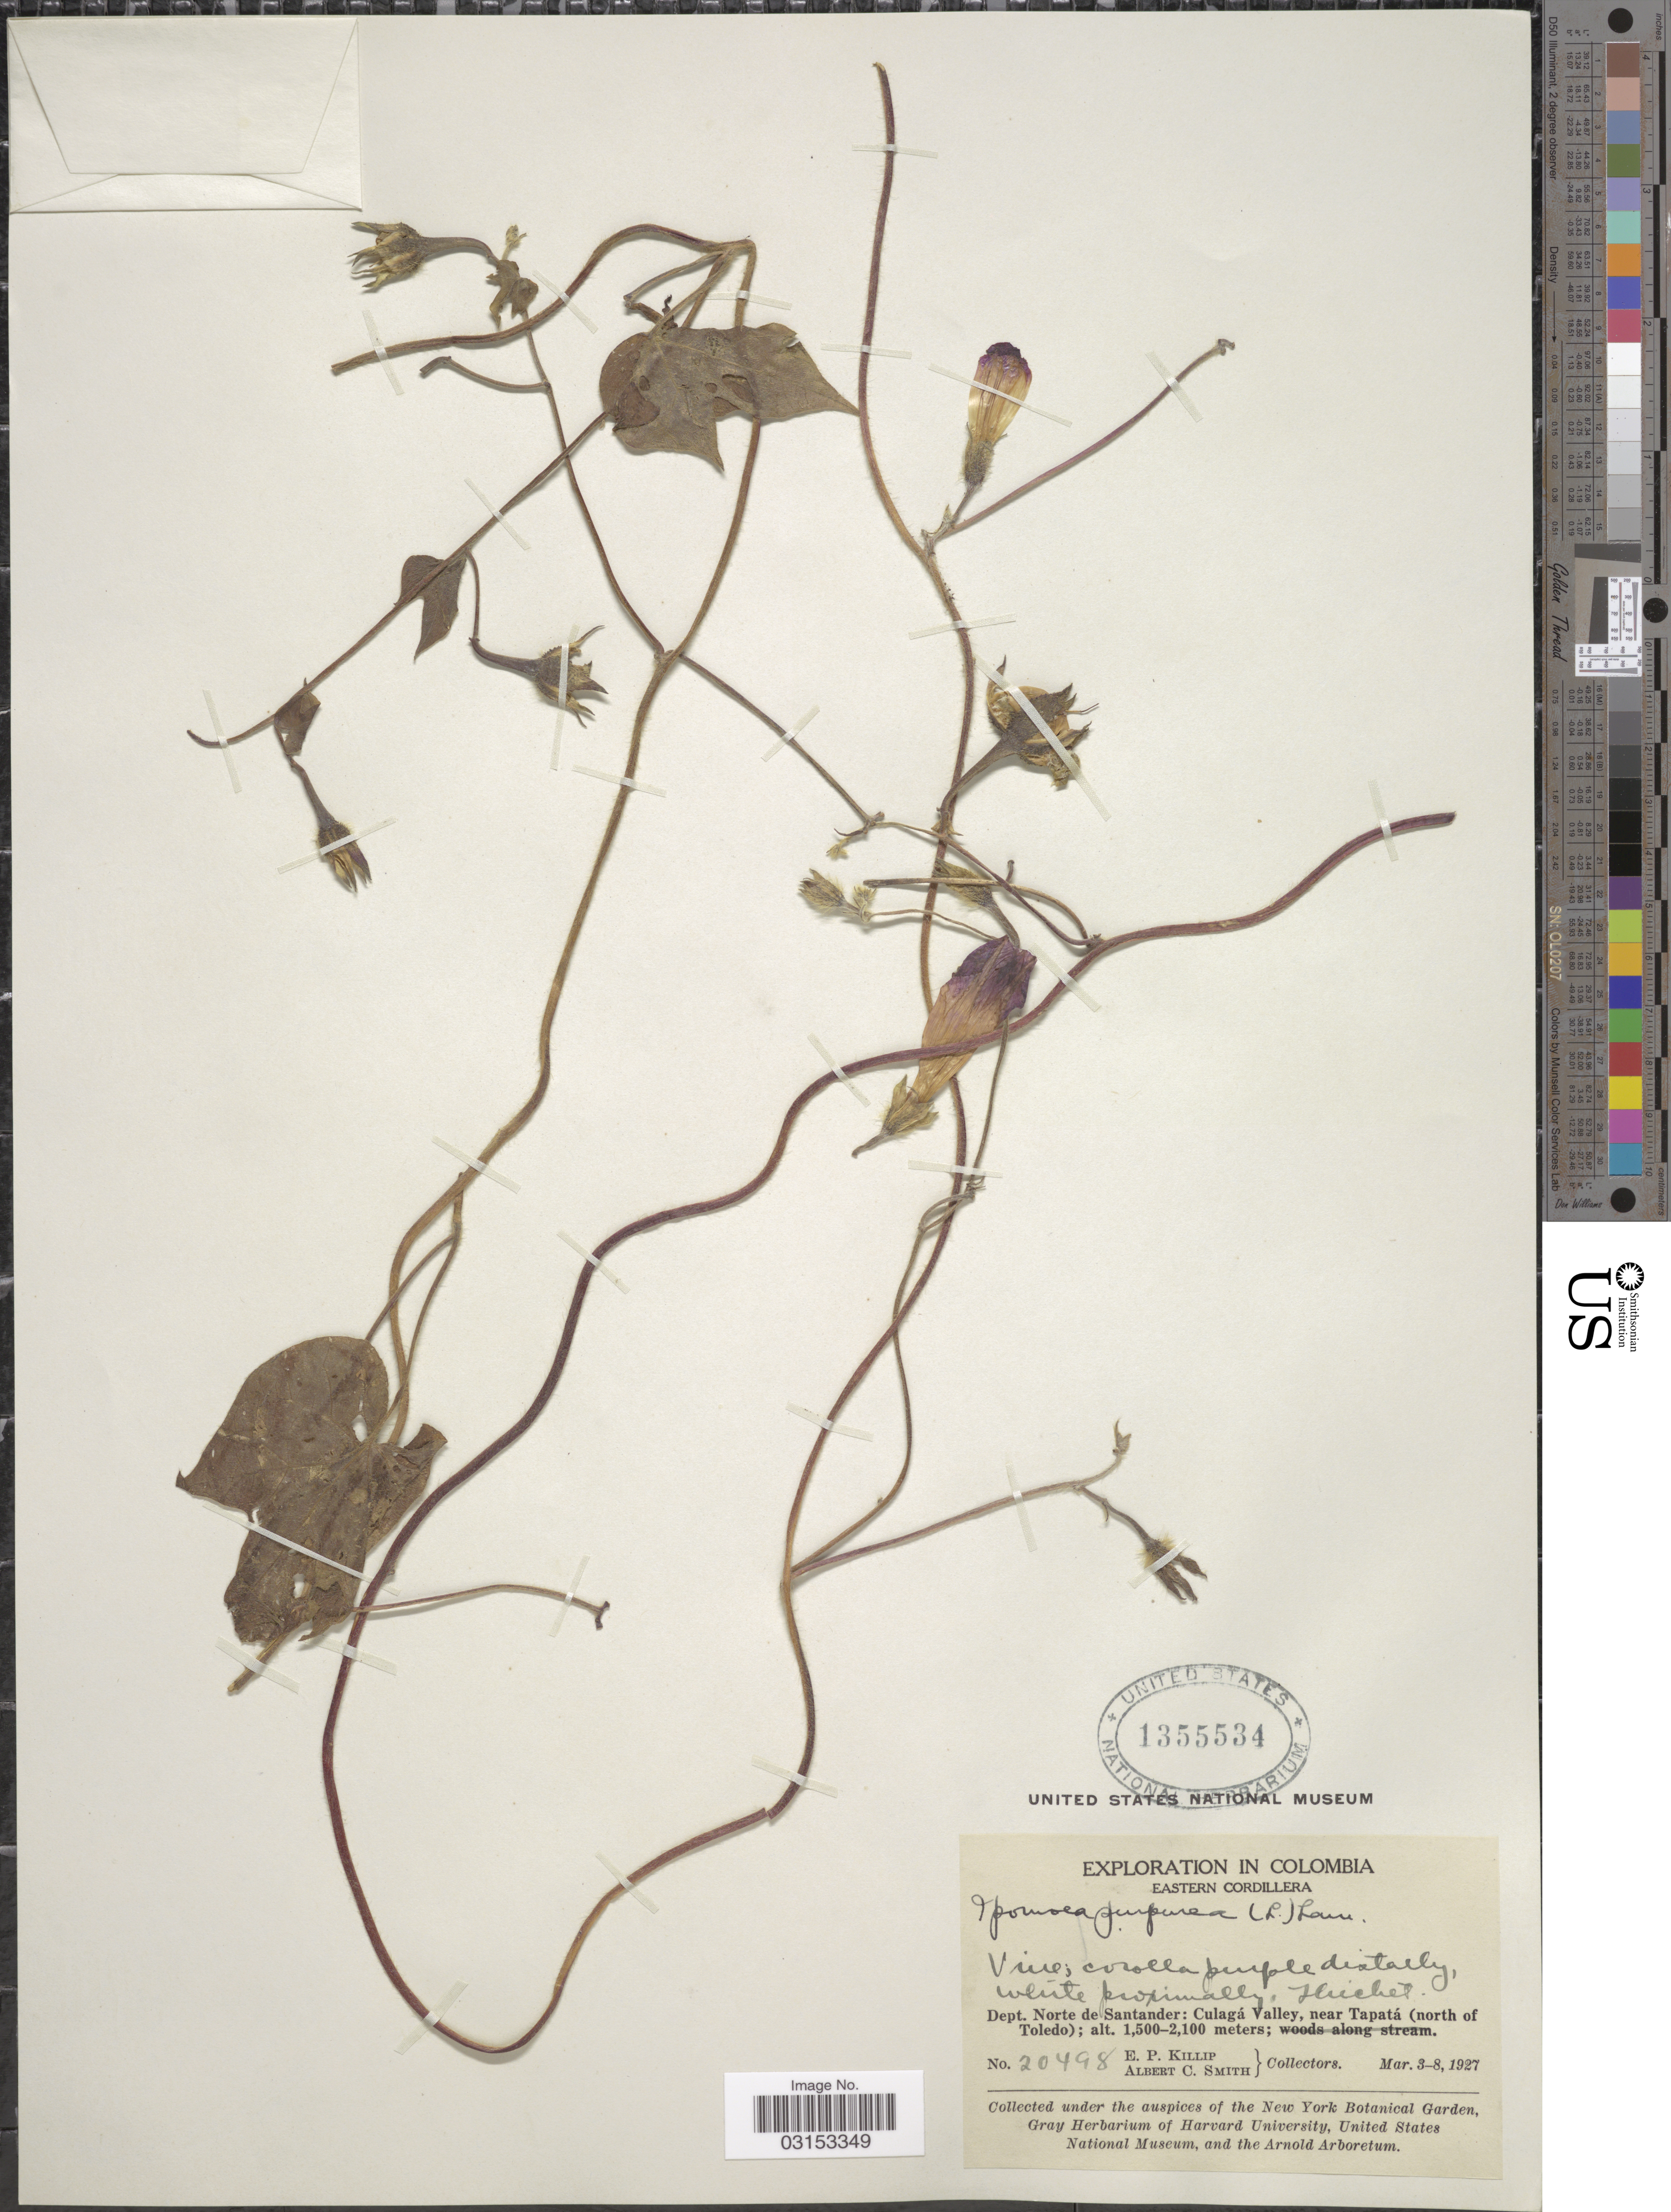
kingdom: Plantae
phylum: Tracheophyta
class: Magnoliopsida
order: Solanales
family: Convolvulaceae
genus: Ipomoea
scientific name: Ipomoea purpurea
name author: (L.) Roth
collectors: E. P. Killip & A. C. Smith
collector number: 20498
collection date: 1927-03-03/1927-03-08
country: Colombia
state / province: Norte de Santander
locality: Eastern Cordillera. Dept. Norte de Santander: Culagá Valley, near Tapatá (north of Toledo).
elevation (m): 1500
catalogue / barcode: US 1355534